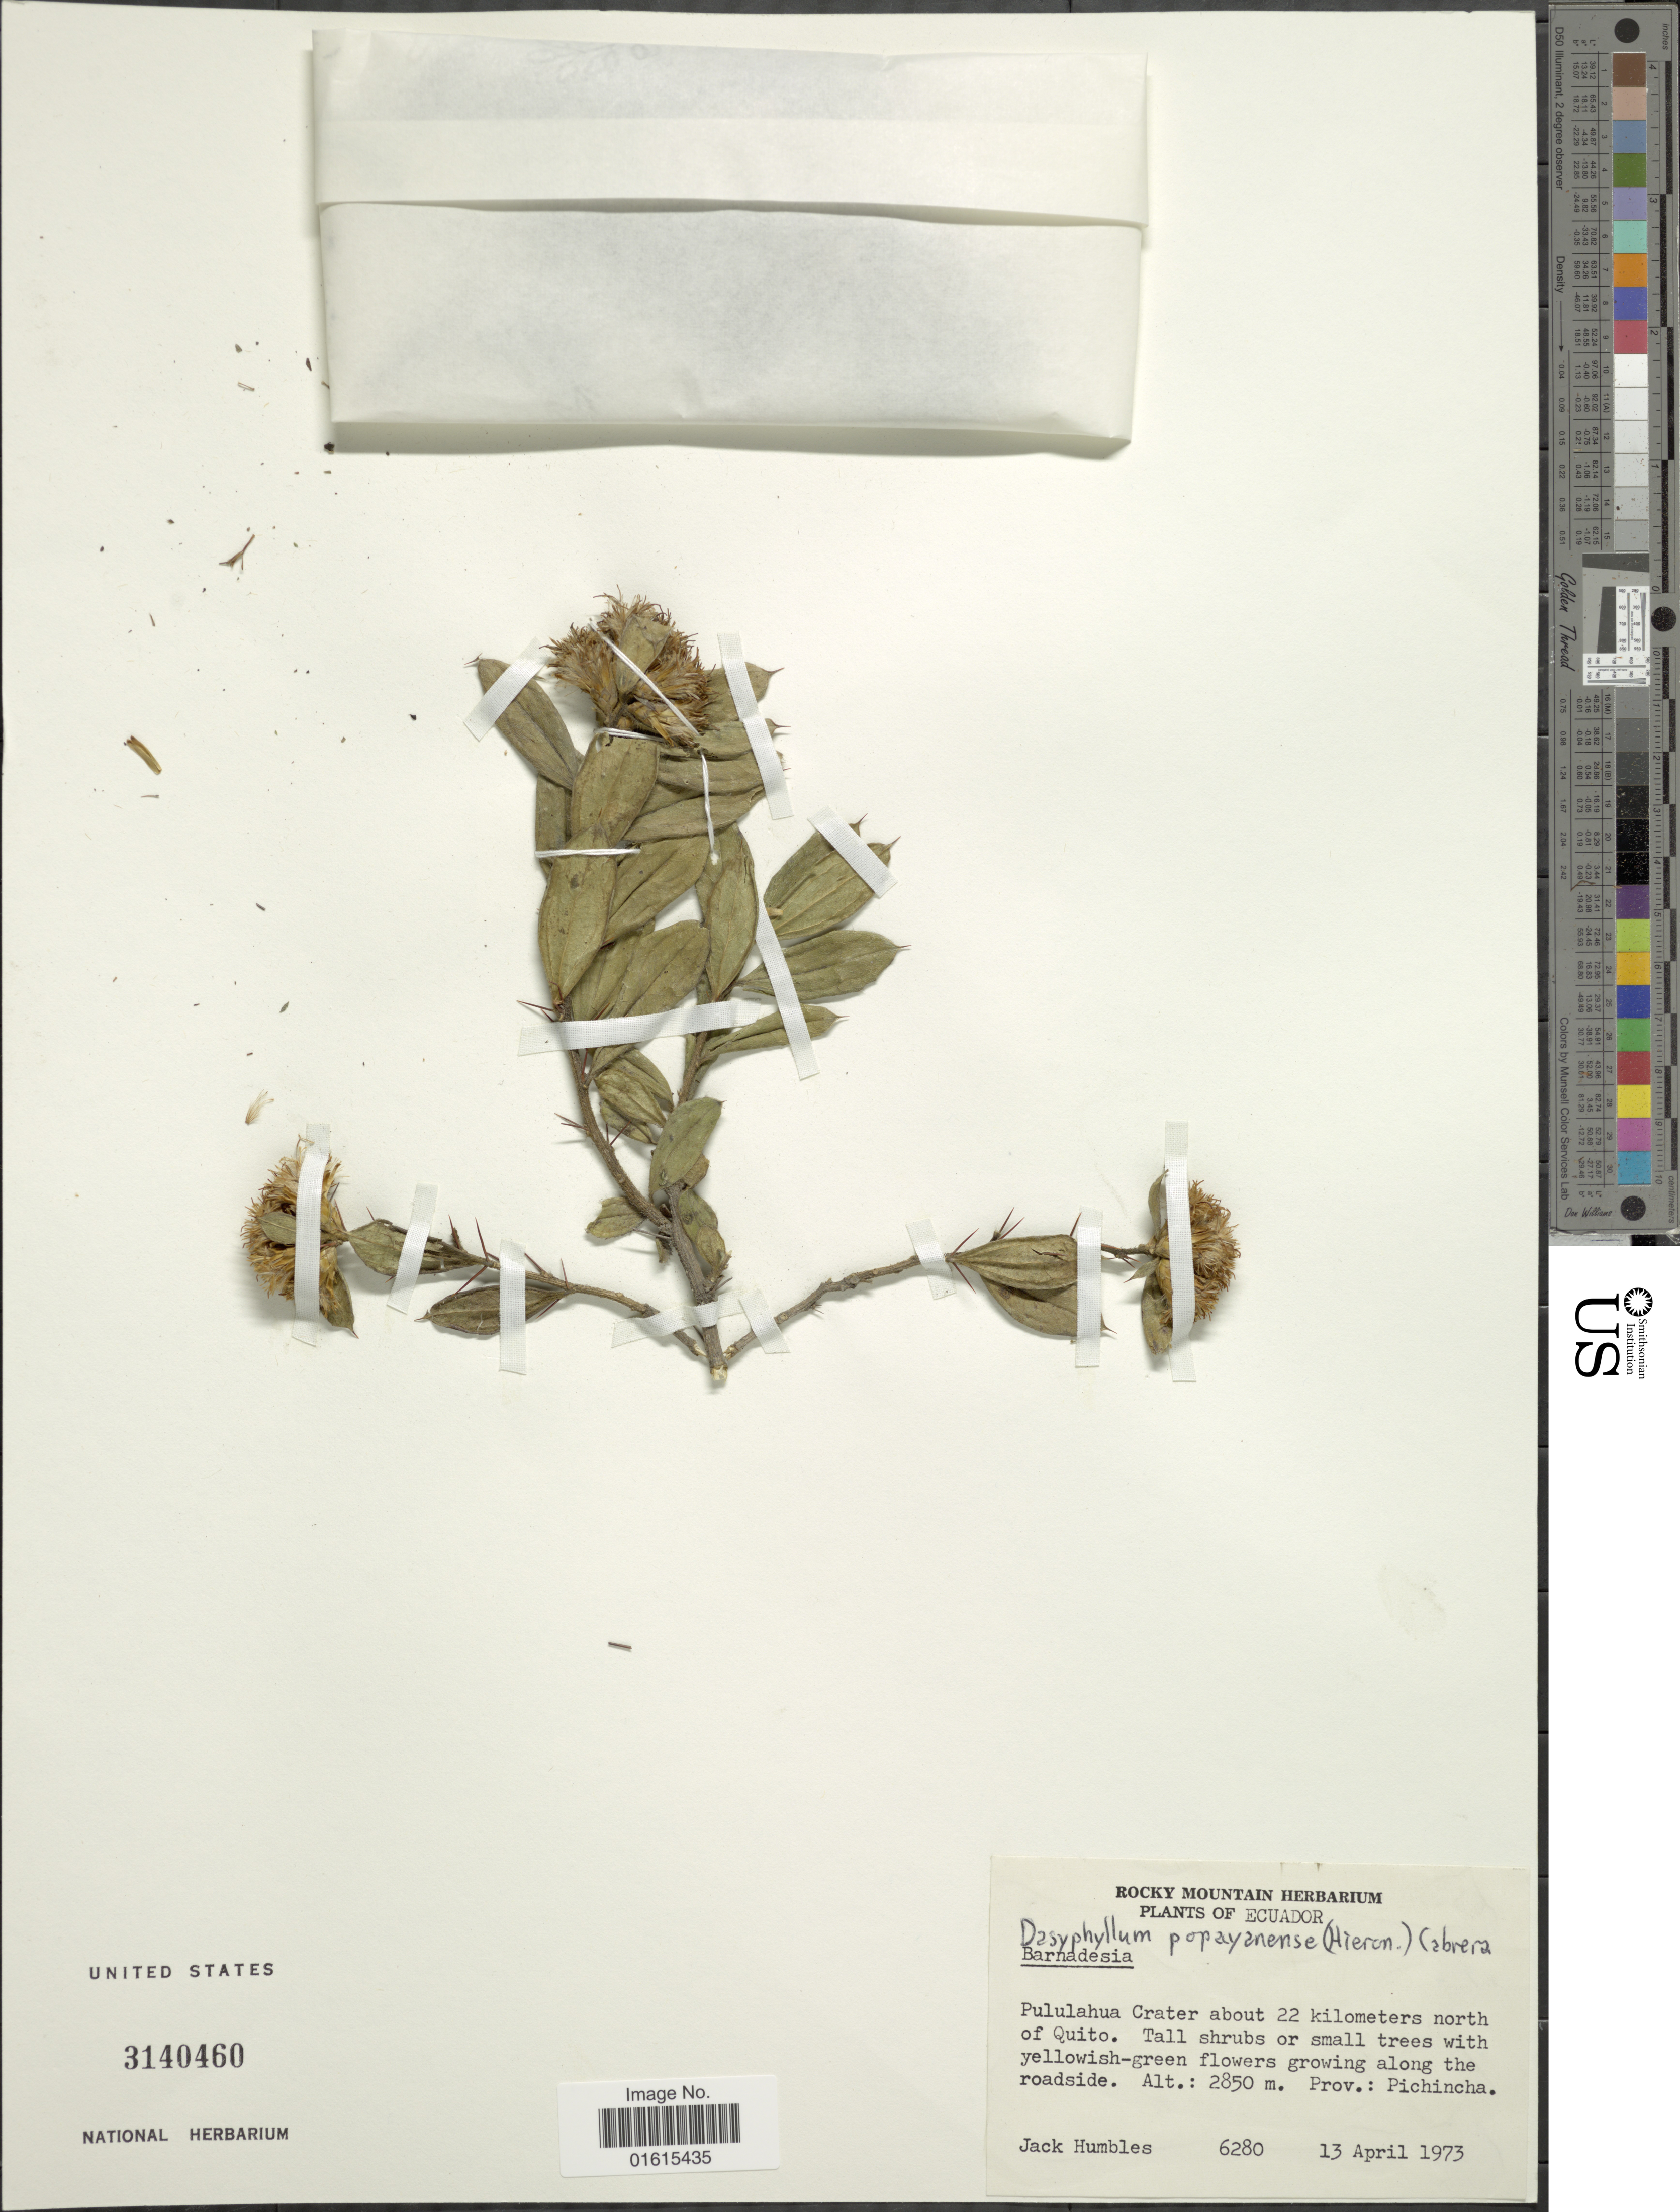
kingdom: Plantae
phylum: Tracheophyta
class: Magnoliopsida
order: Asterales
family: Asteraceae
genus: Dasyphyllum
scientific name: Dasyphyllum popayanense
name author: (Hieron.) Cabrera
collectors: J. Humbles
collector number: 6280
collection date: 1973-04-13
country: Ecuador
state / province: Pichincha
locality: Pululahua Crater about 22 kilometers north of Quito, prov. Pichincha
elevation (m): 2850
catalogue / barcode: US 3140460